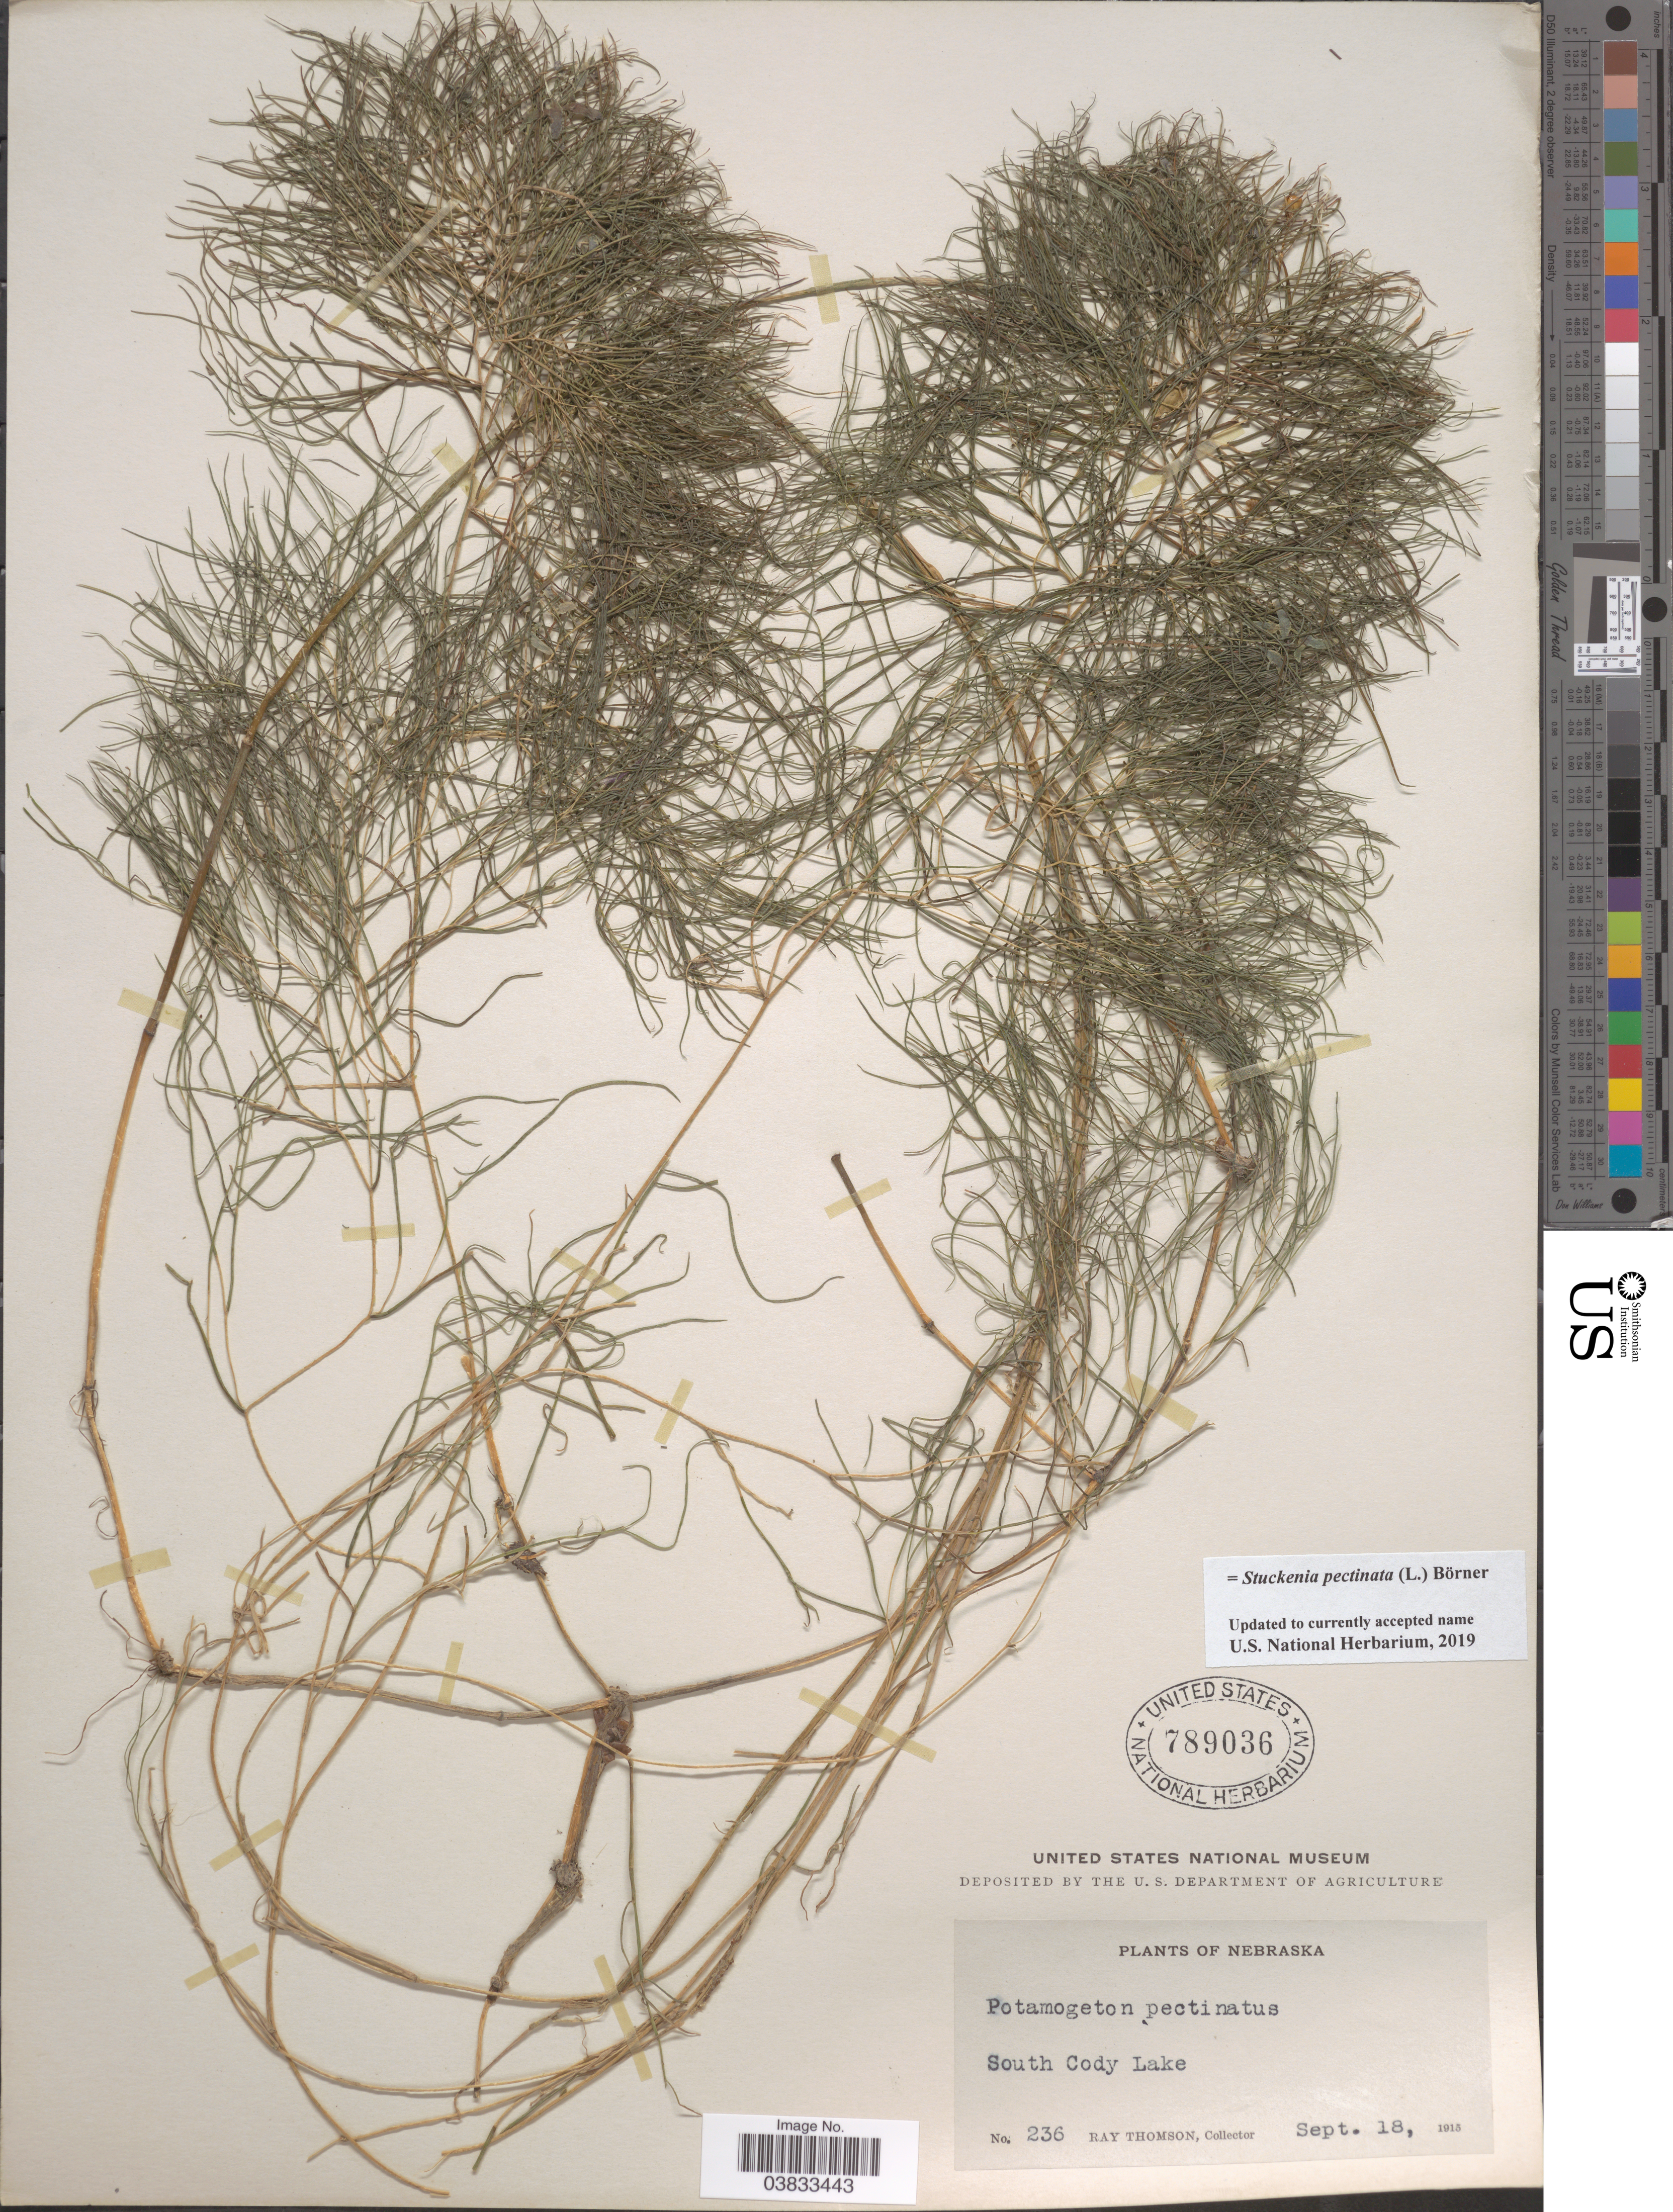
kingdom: Plantae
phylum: Tracheophyta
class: Liliopsida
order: Alismatales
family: Potamogetonaceae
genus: Stuckenia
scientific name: Stuckenia pectinata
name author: (L.) Börner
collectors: R. Thomson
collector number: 236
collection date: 1915-09-18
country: United States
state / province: Nebraska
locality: South Cody Lake.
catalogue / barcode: US 789036